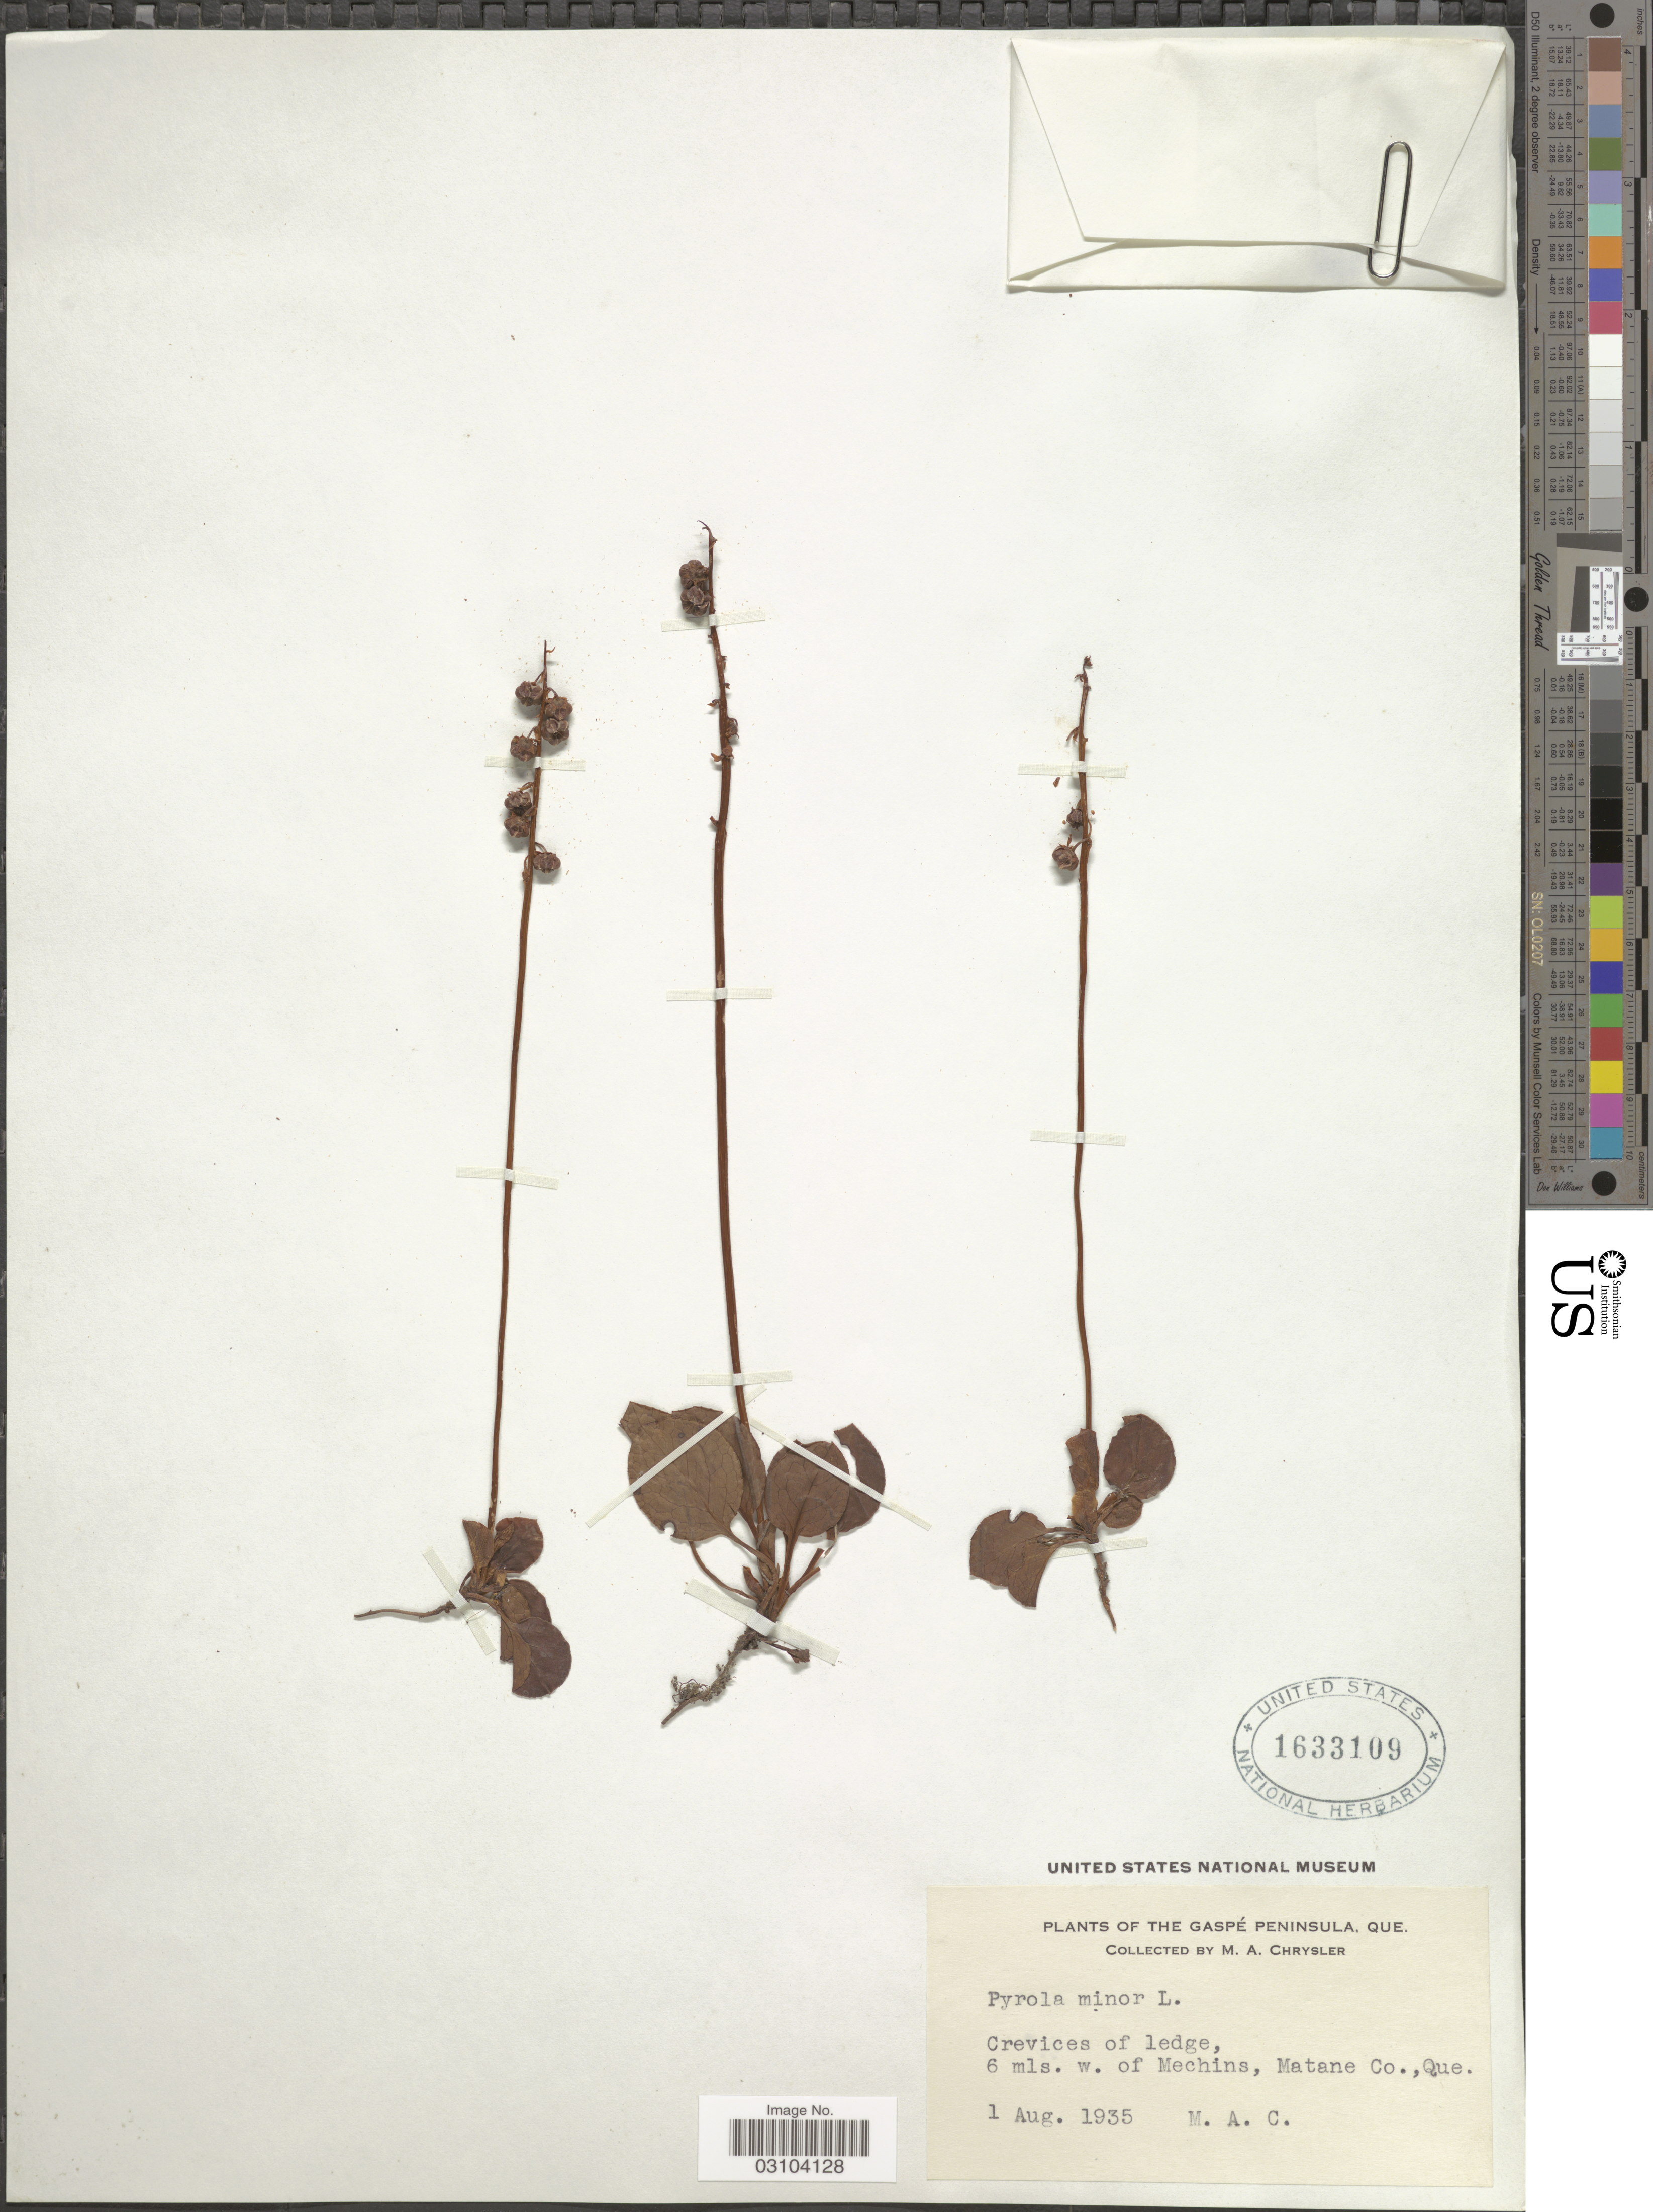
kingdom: Plantae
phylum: Tracheophyta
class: Magnoliopsida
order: Ericales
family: Ericaceae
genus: Pyrola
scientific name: Pyrola minor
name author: L.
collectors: M. Chrysler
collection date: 1935-08-01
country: Canada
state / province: Quebec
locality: Gaspé Peninsula, Crevices of ledge, 6 mls. w. of Mechins, Matane Co.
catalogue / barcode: US 1633109